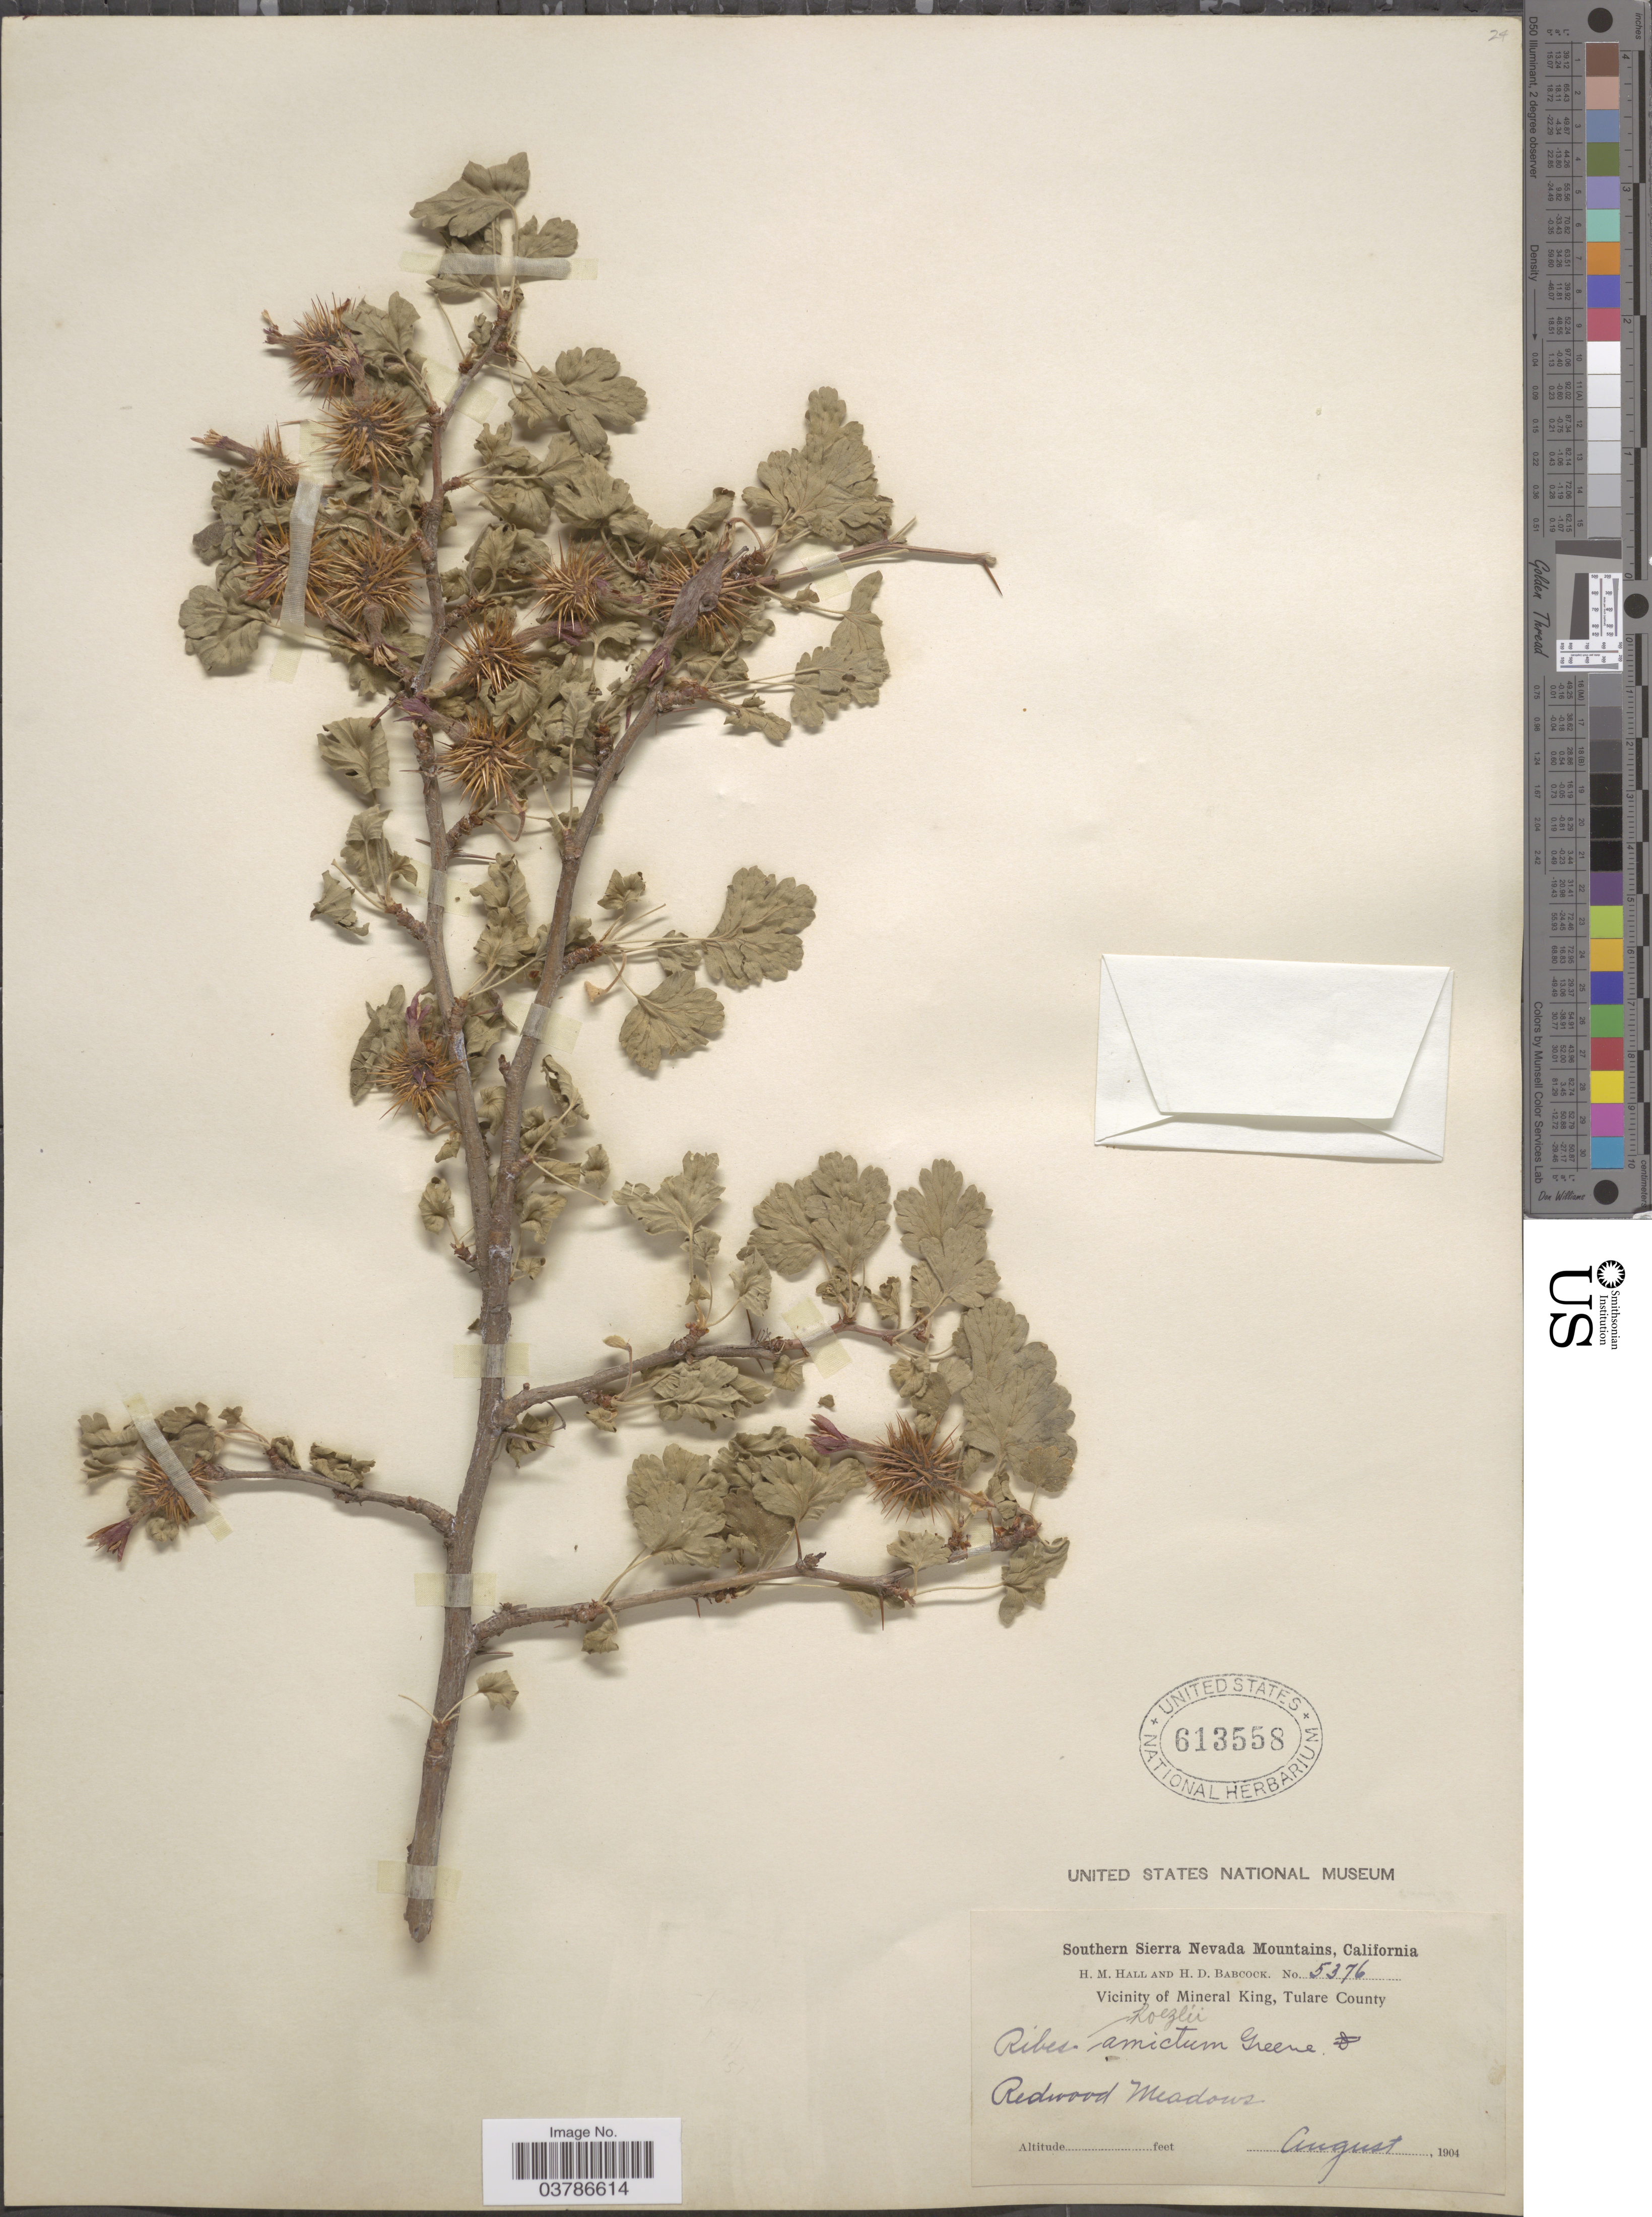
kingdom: Plantae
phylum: Tracheophyta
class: Magnoliopsida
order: Saxifragales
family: Grossulariaceae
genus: Ribes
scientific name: Ribes roezlii var. amictum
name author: (Greene) Jeps.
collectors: H. M. Hall & H. Babcock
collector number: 5376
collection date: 1904-08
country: United States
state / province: California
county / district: Tulare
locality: Southern Sierra Nevada Mountains. Vicinity of Mineral King, Tulare County. Redwood Meadows.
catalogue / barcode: US 613558